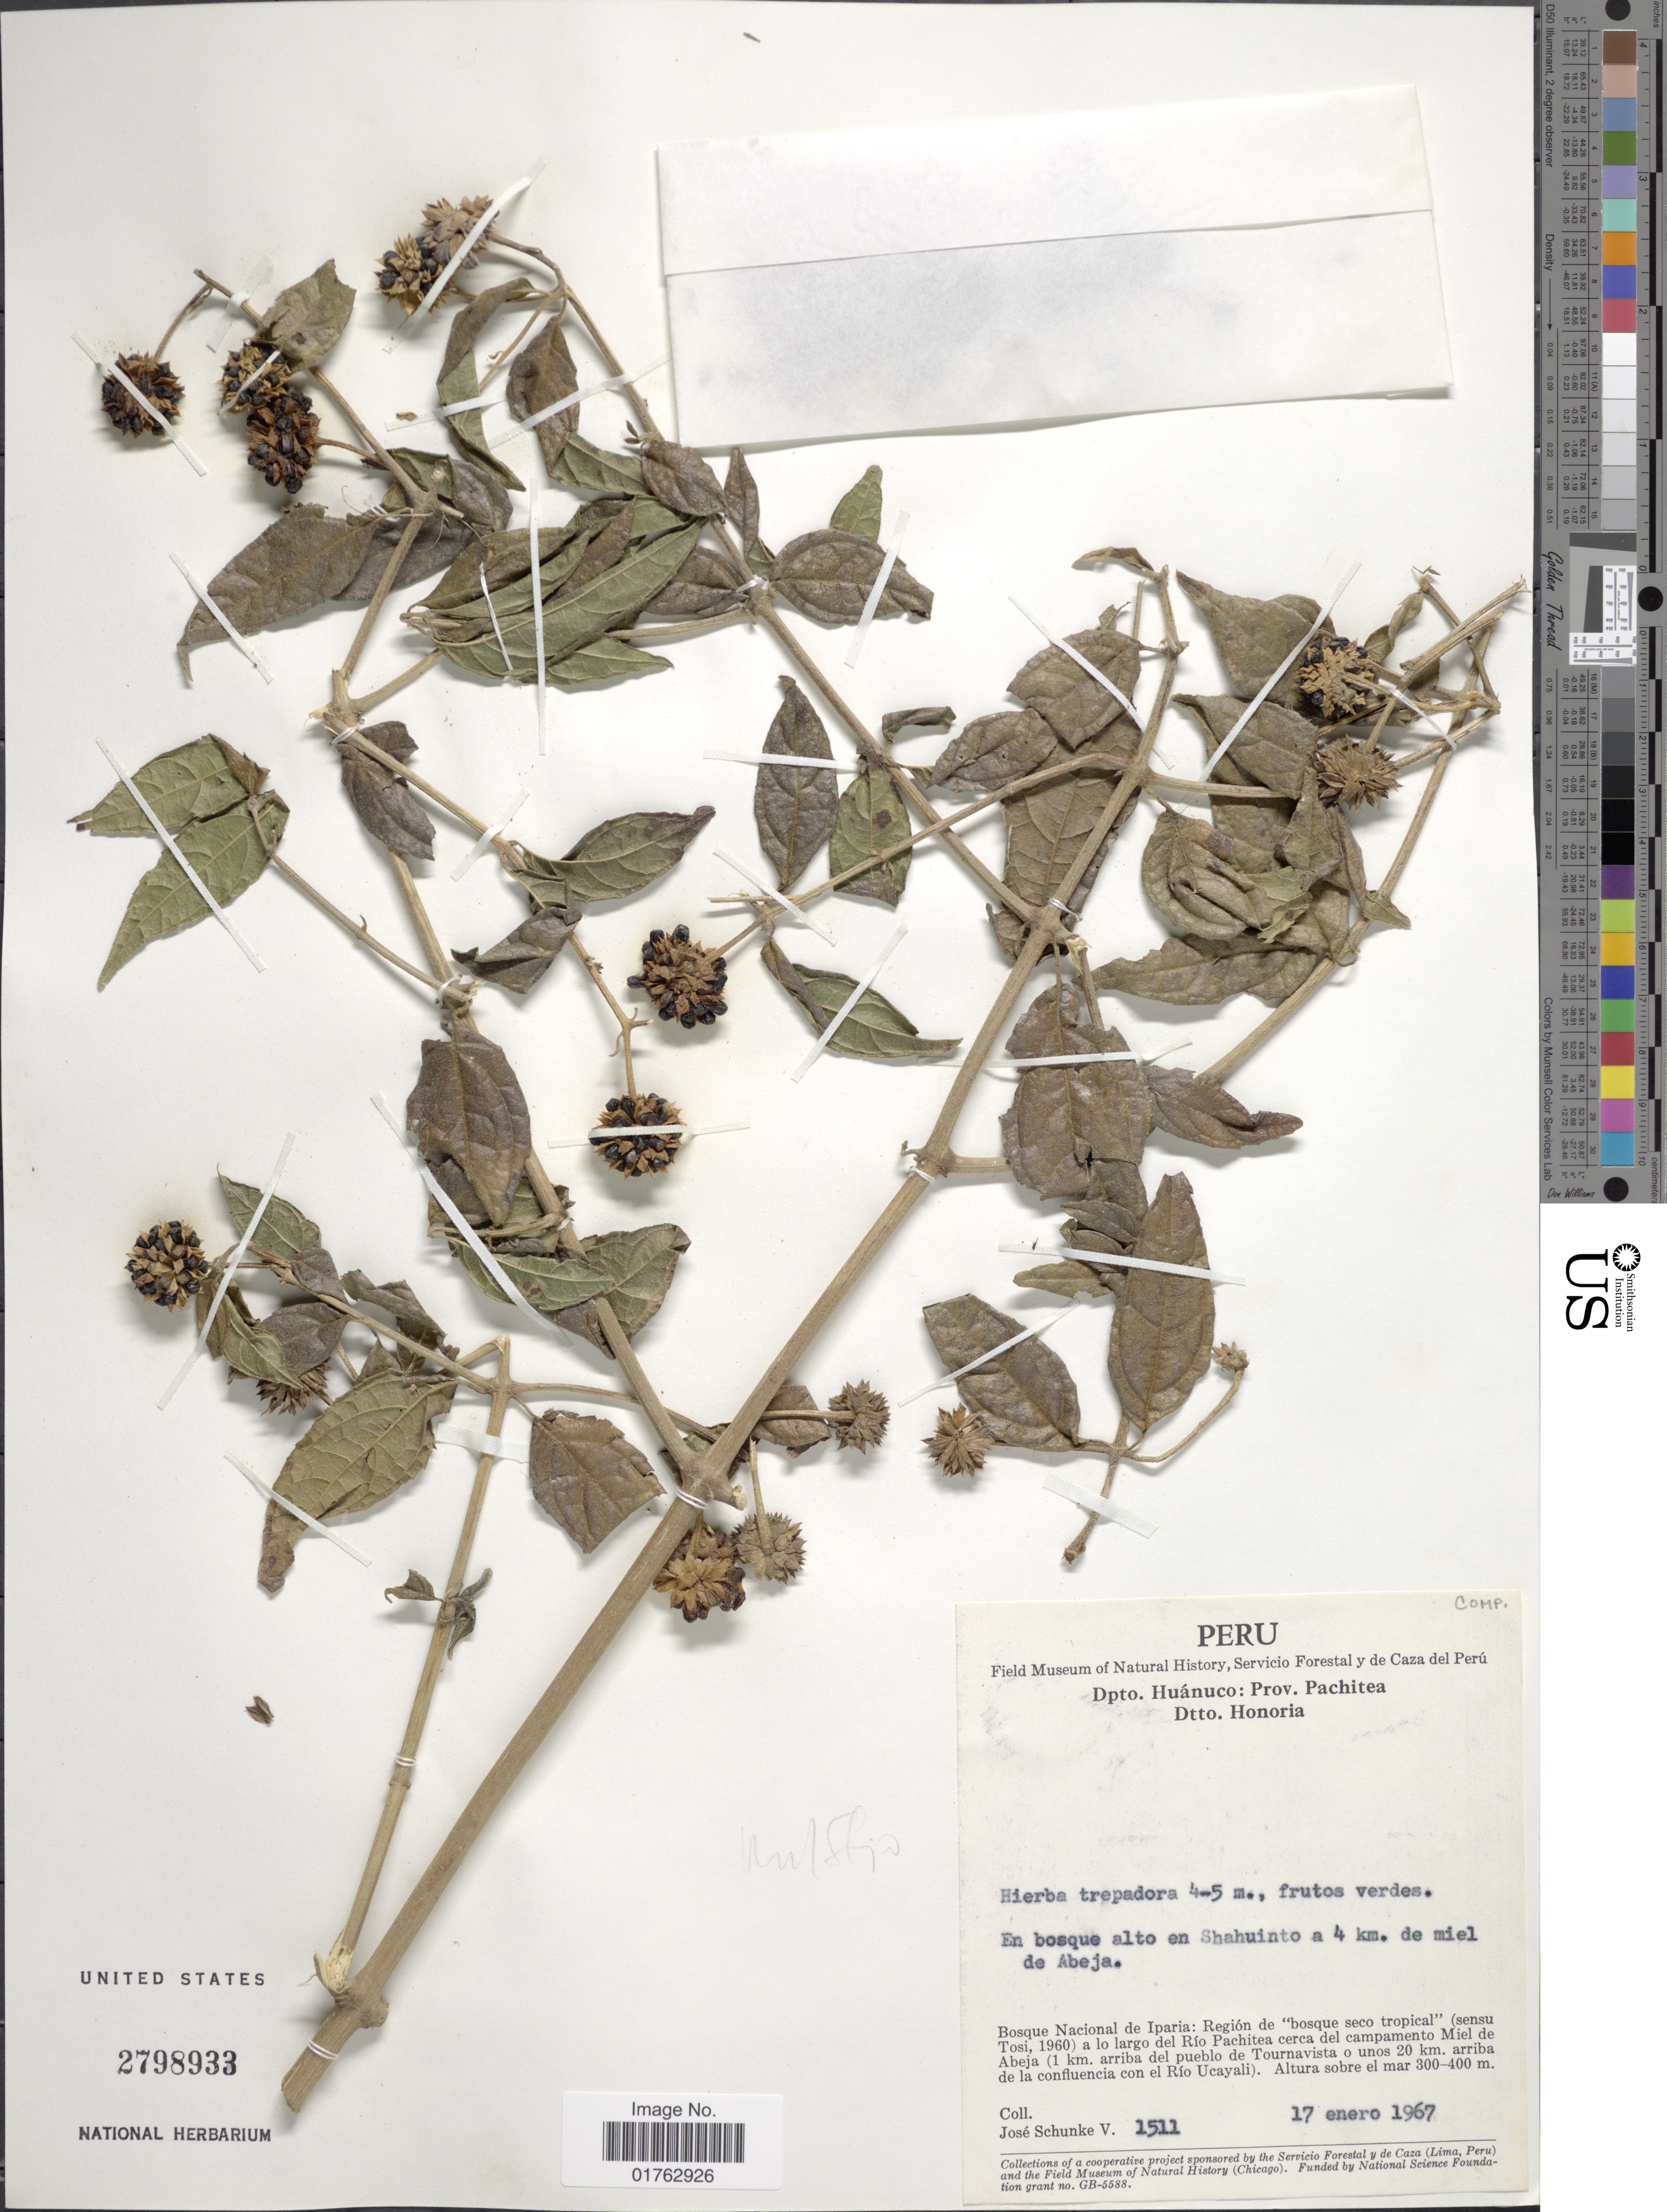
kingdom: Plantae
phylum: Tracheophyta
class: Magnoliopsida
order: Asterales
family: Asteraceae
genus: Wulffia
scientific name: Wulffia sp.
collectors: J. Schunke Vigo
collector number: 1511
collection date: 1967-01-17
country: Peru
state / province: Huánuco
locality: Dpto. Huanuco: Prov. Pachitea, Dtto. Honoria, Bosque Nacional de Iparia: Region de "bosque seco tropical" (Sensu Tosi, 1960) a lo largo del Rio Pachitea cerca del campamento Miel de Abeja (1 km arriba del pueblo de Tourvista o unos 20 km, arriba de la confluencia con el Rio Ucayali)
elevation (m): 300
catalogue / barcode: US 2798933